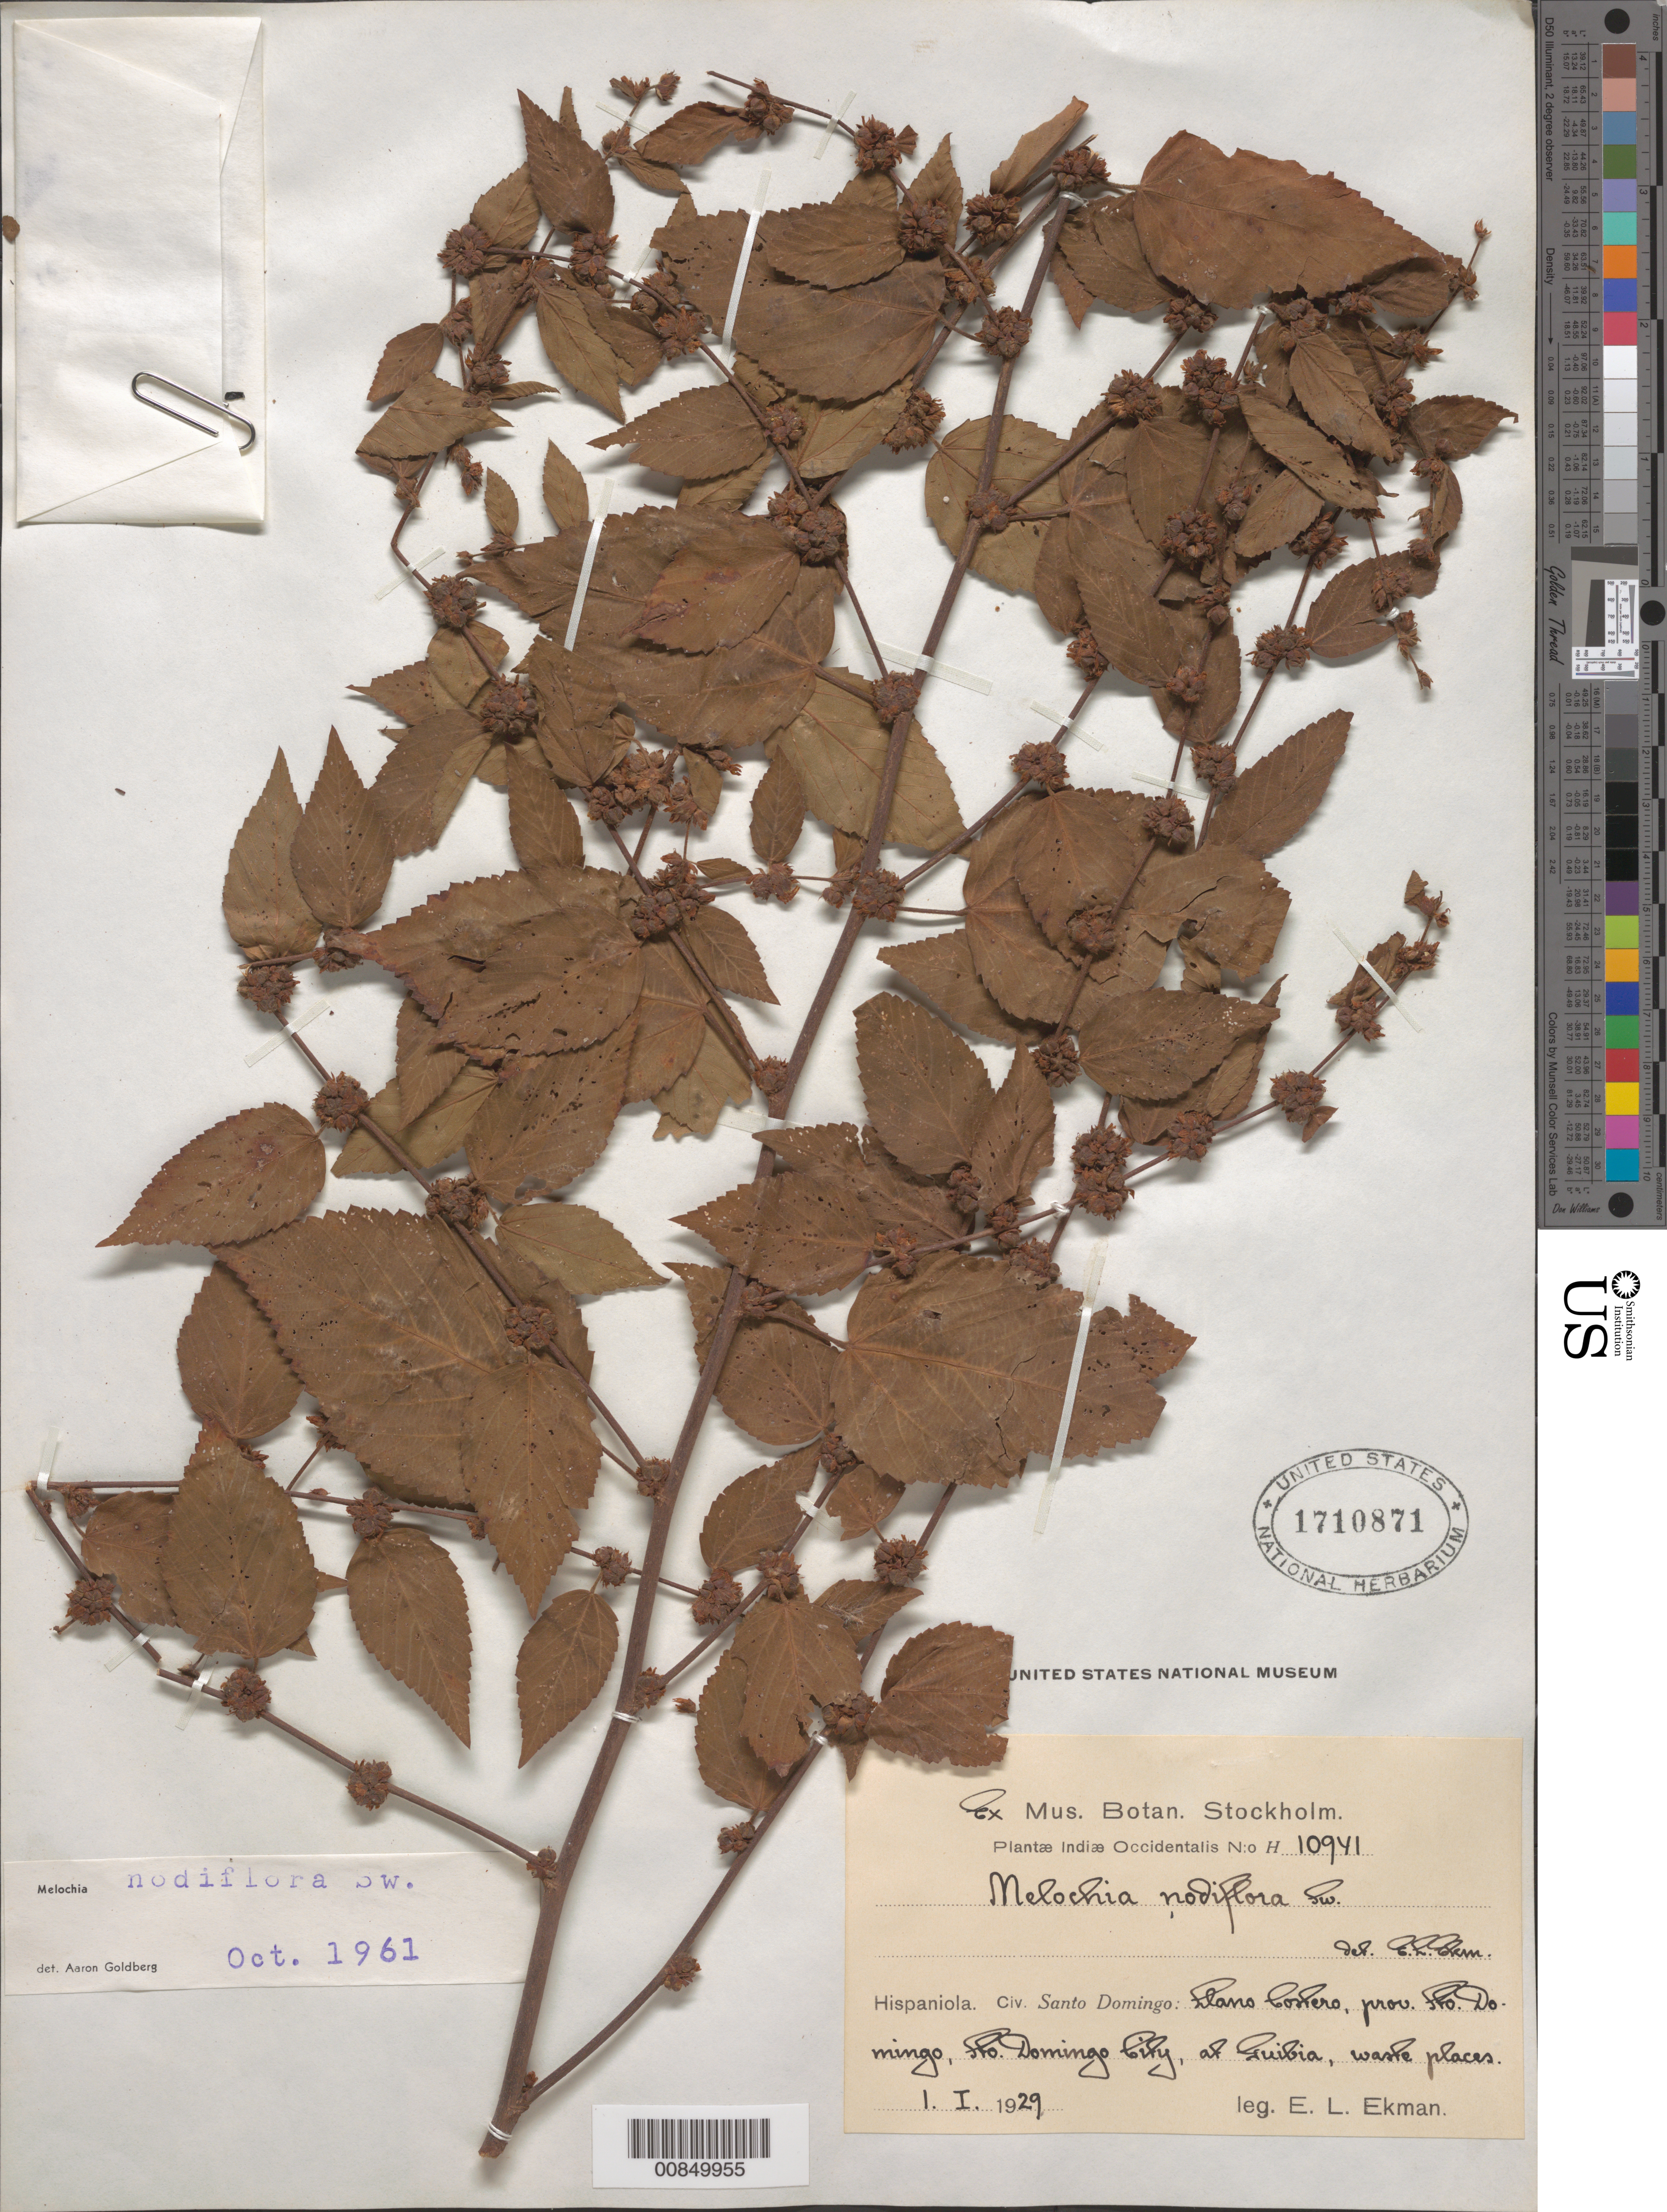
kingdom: Plantae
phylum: Tracheophyta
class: Magnoliopsida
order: Malvales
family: Malvaceae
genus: Melochia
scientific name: Melochia nodiflora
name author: Sw.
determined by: Goldberg, Aaron, (US), NMNH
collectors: E. L. Ekman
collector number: H 10941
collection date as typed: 01 Jan 1929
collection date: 1929-01-01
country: Dominican Republic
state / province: Distrito Nacional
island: Hispaniola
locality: Llano Costero, Santo Domingo City, at Guibia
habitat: Waste places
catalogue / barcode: US 1710871